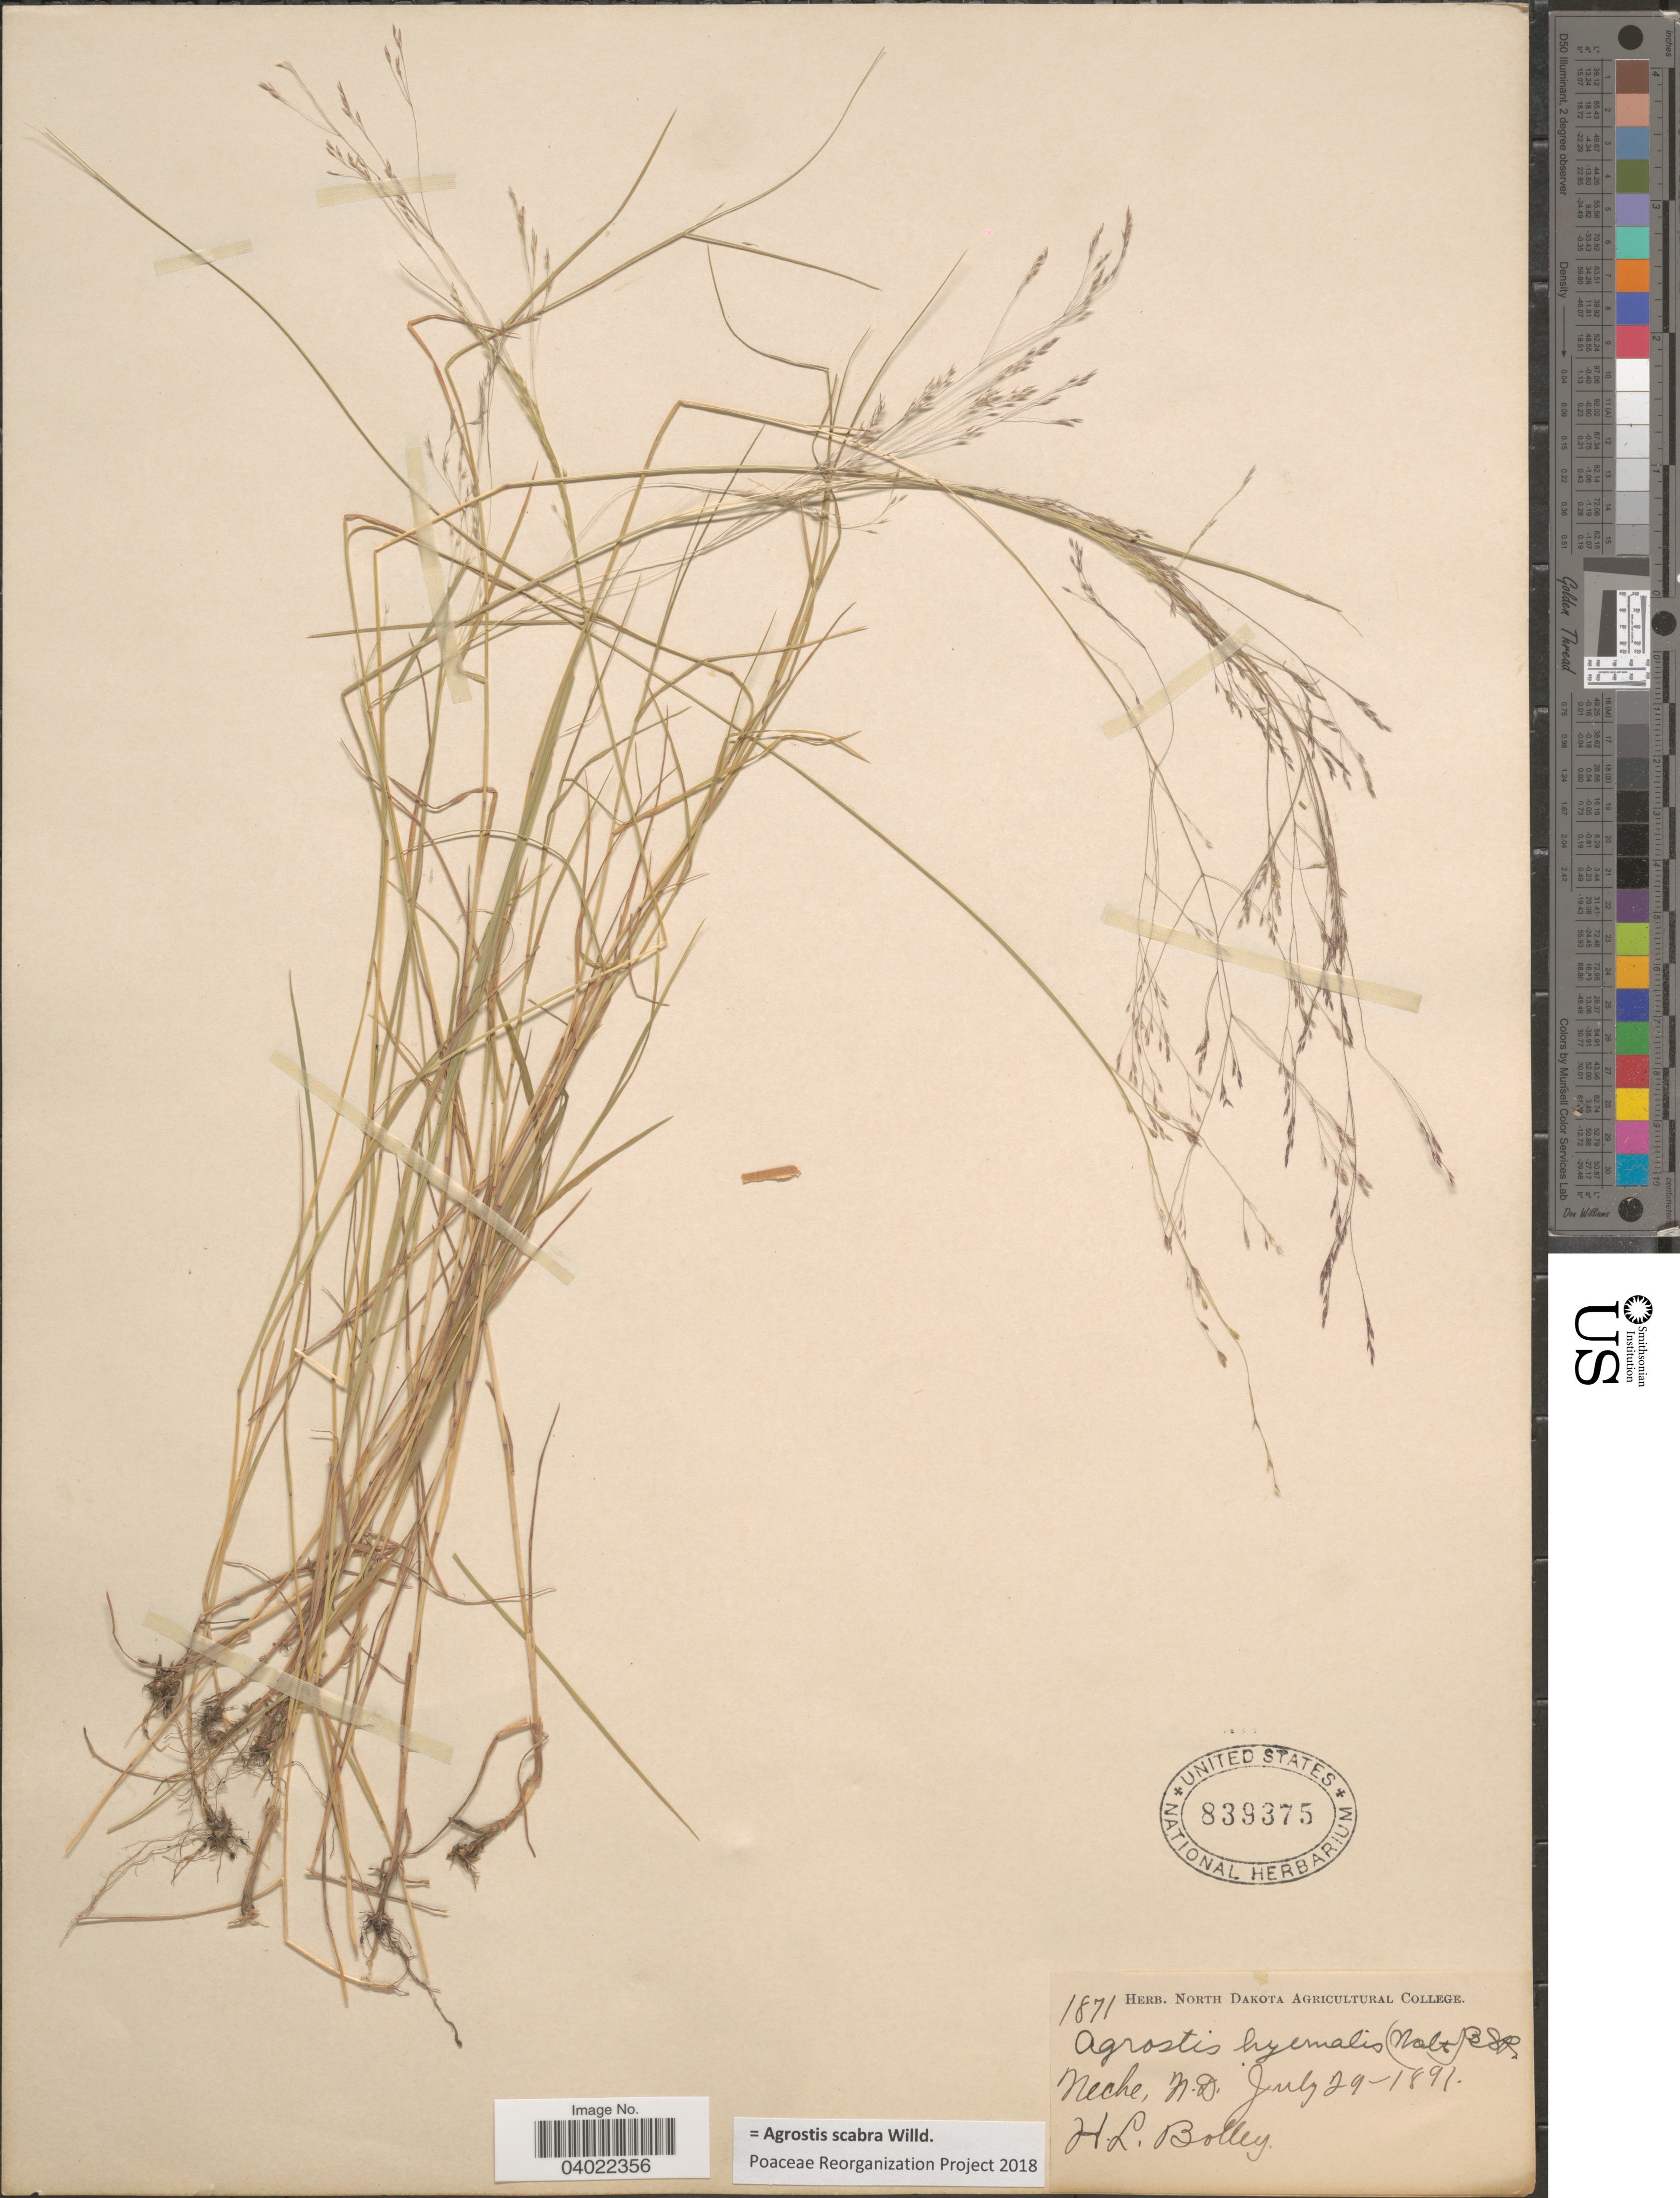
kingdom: Plantae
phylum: Tracheophyta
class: Liliopsida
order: Poales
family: Poaceae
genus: Agrostis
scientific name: Agrostis scabra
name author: Willd.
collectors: H. Bolley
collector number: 1871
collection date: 1891-07-29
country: United States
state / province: North Dakota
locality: Neche.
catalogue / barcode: US 839375